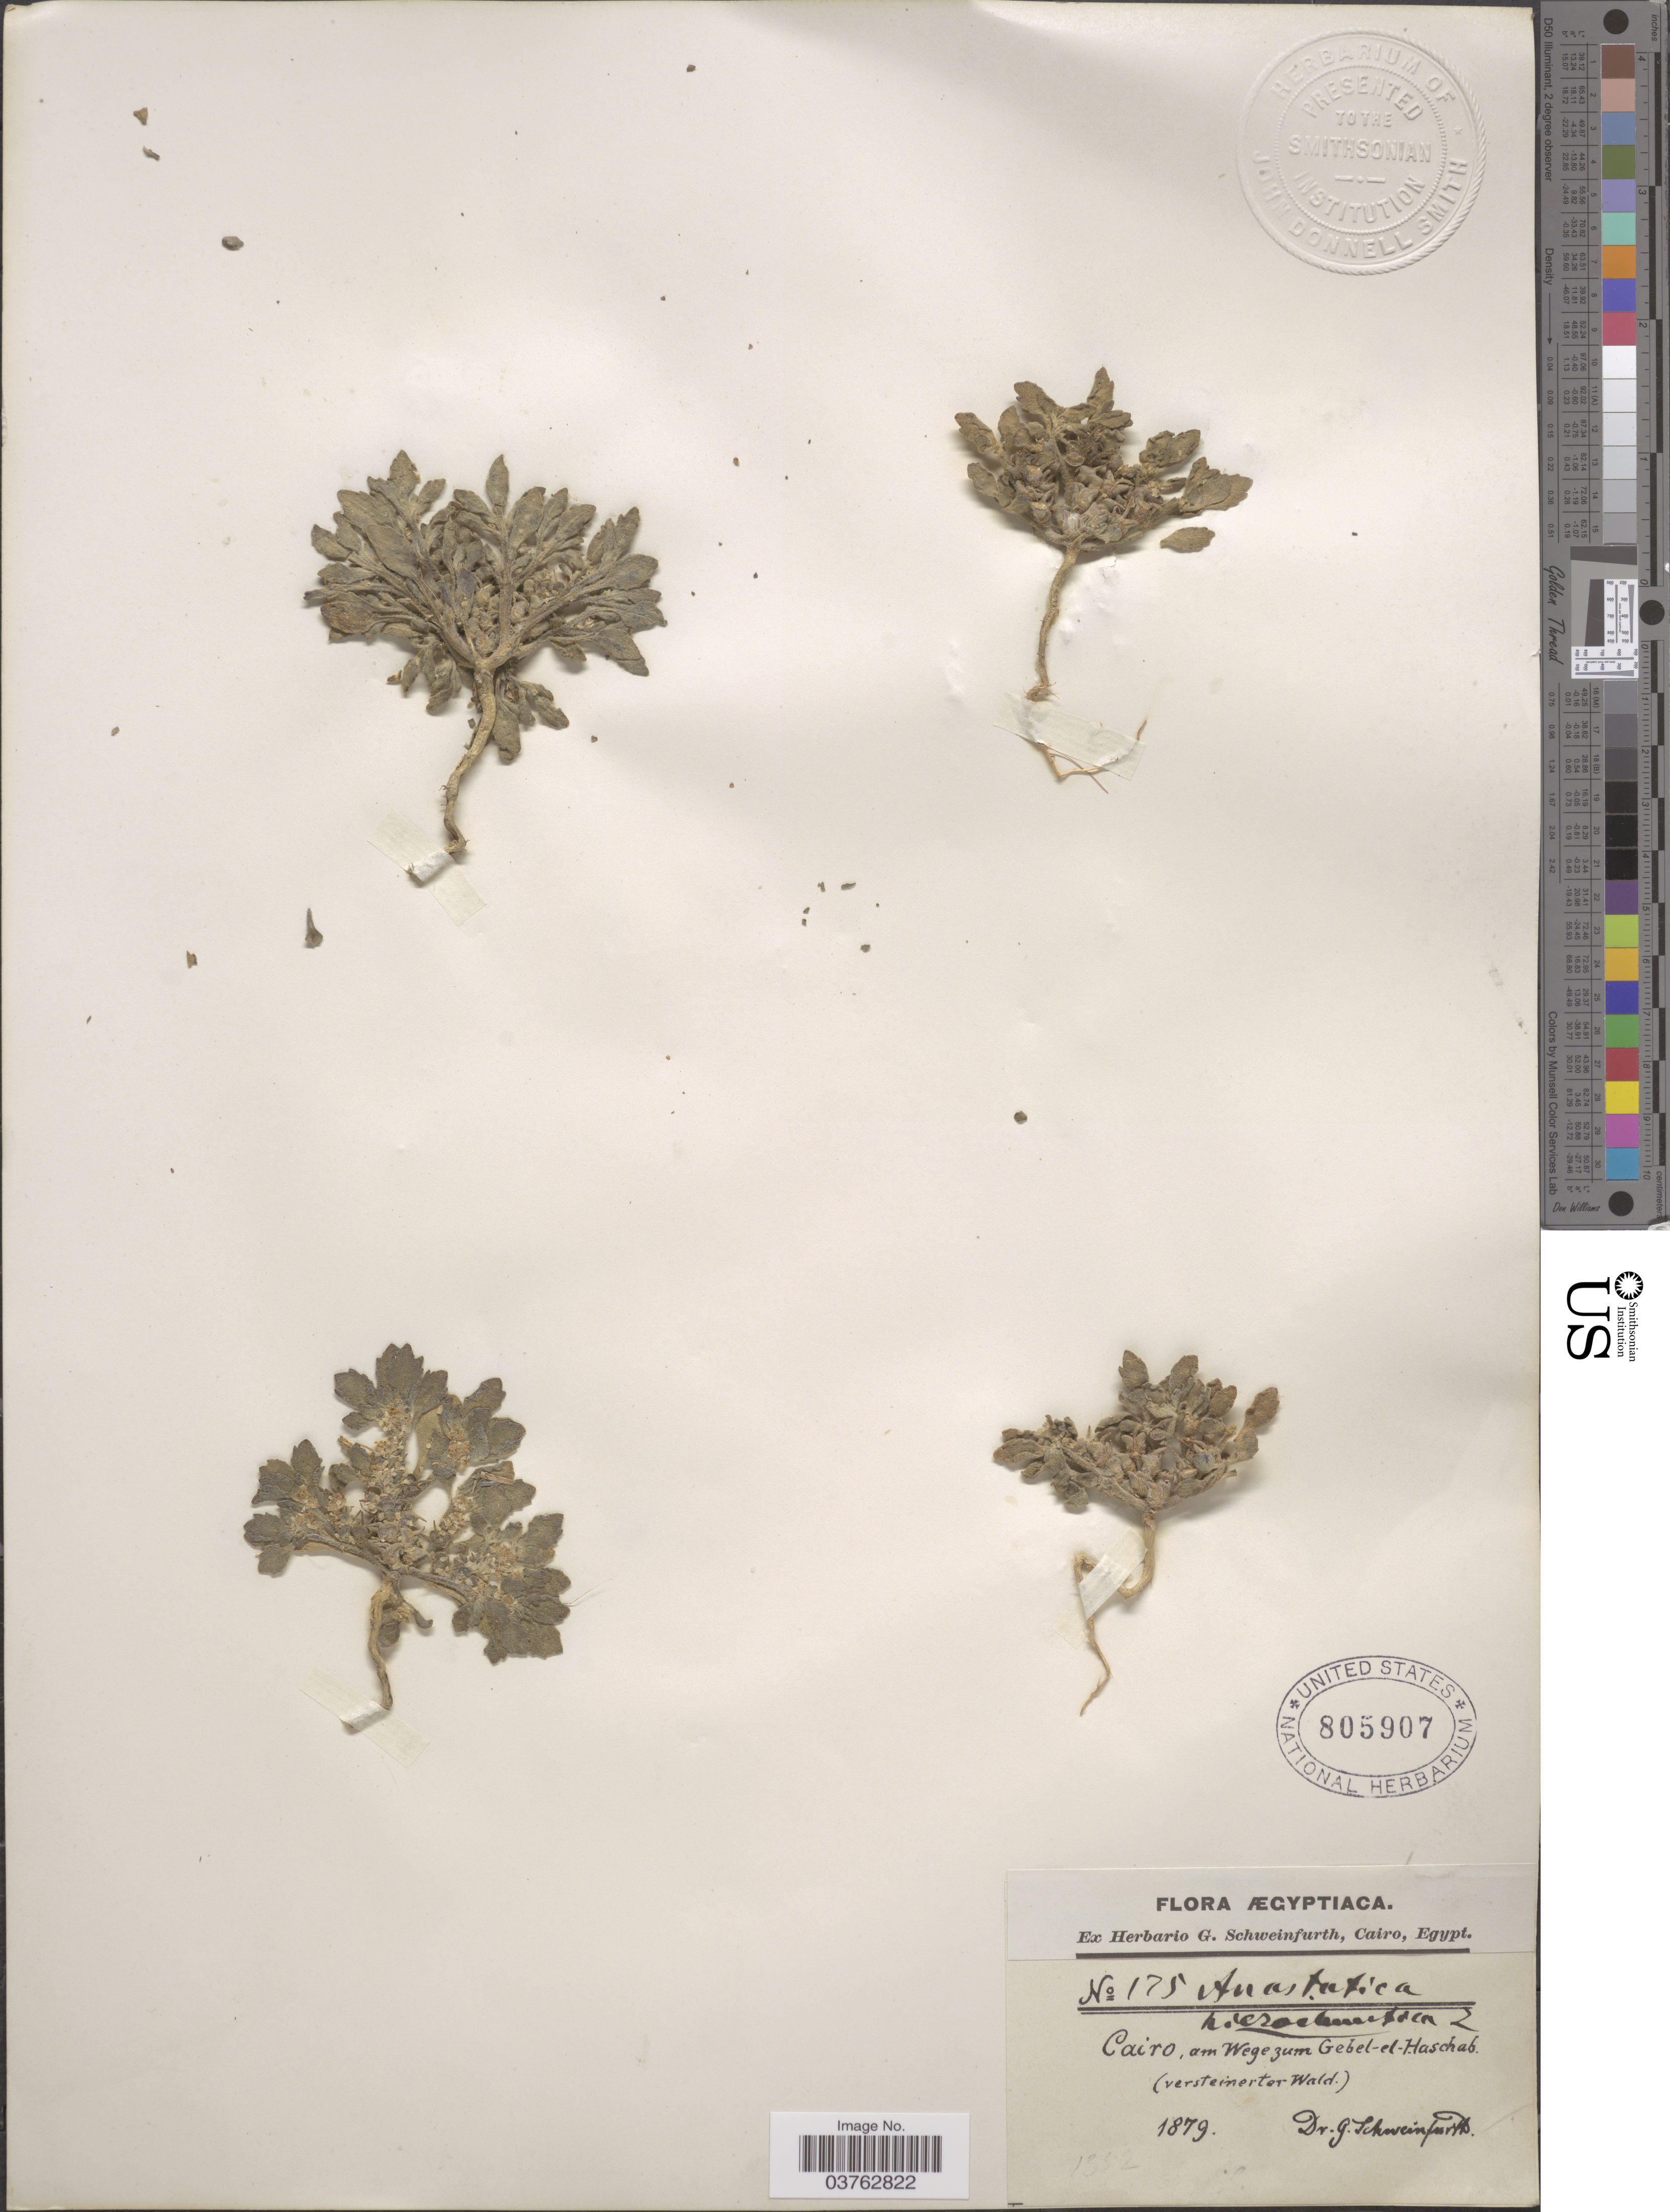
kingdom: Plantae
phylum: Tracheophyta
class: Magnoliopsida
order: Brassicales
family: Brassicaceae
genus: Anastatica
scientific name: Anastatica hierochuntica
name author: L.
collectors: G. A. Schweinfurth (herbarium)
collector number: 175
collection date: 1879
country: Egypt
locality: Ægyptiaca. Cairo, am Wege zum Gebel-el-Haschab. (versteinerter Wald.).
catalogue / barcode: US 805907